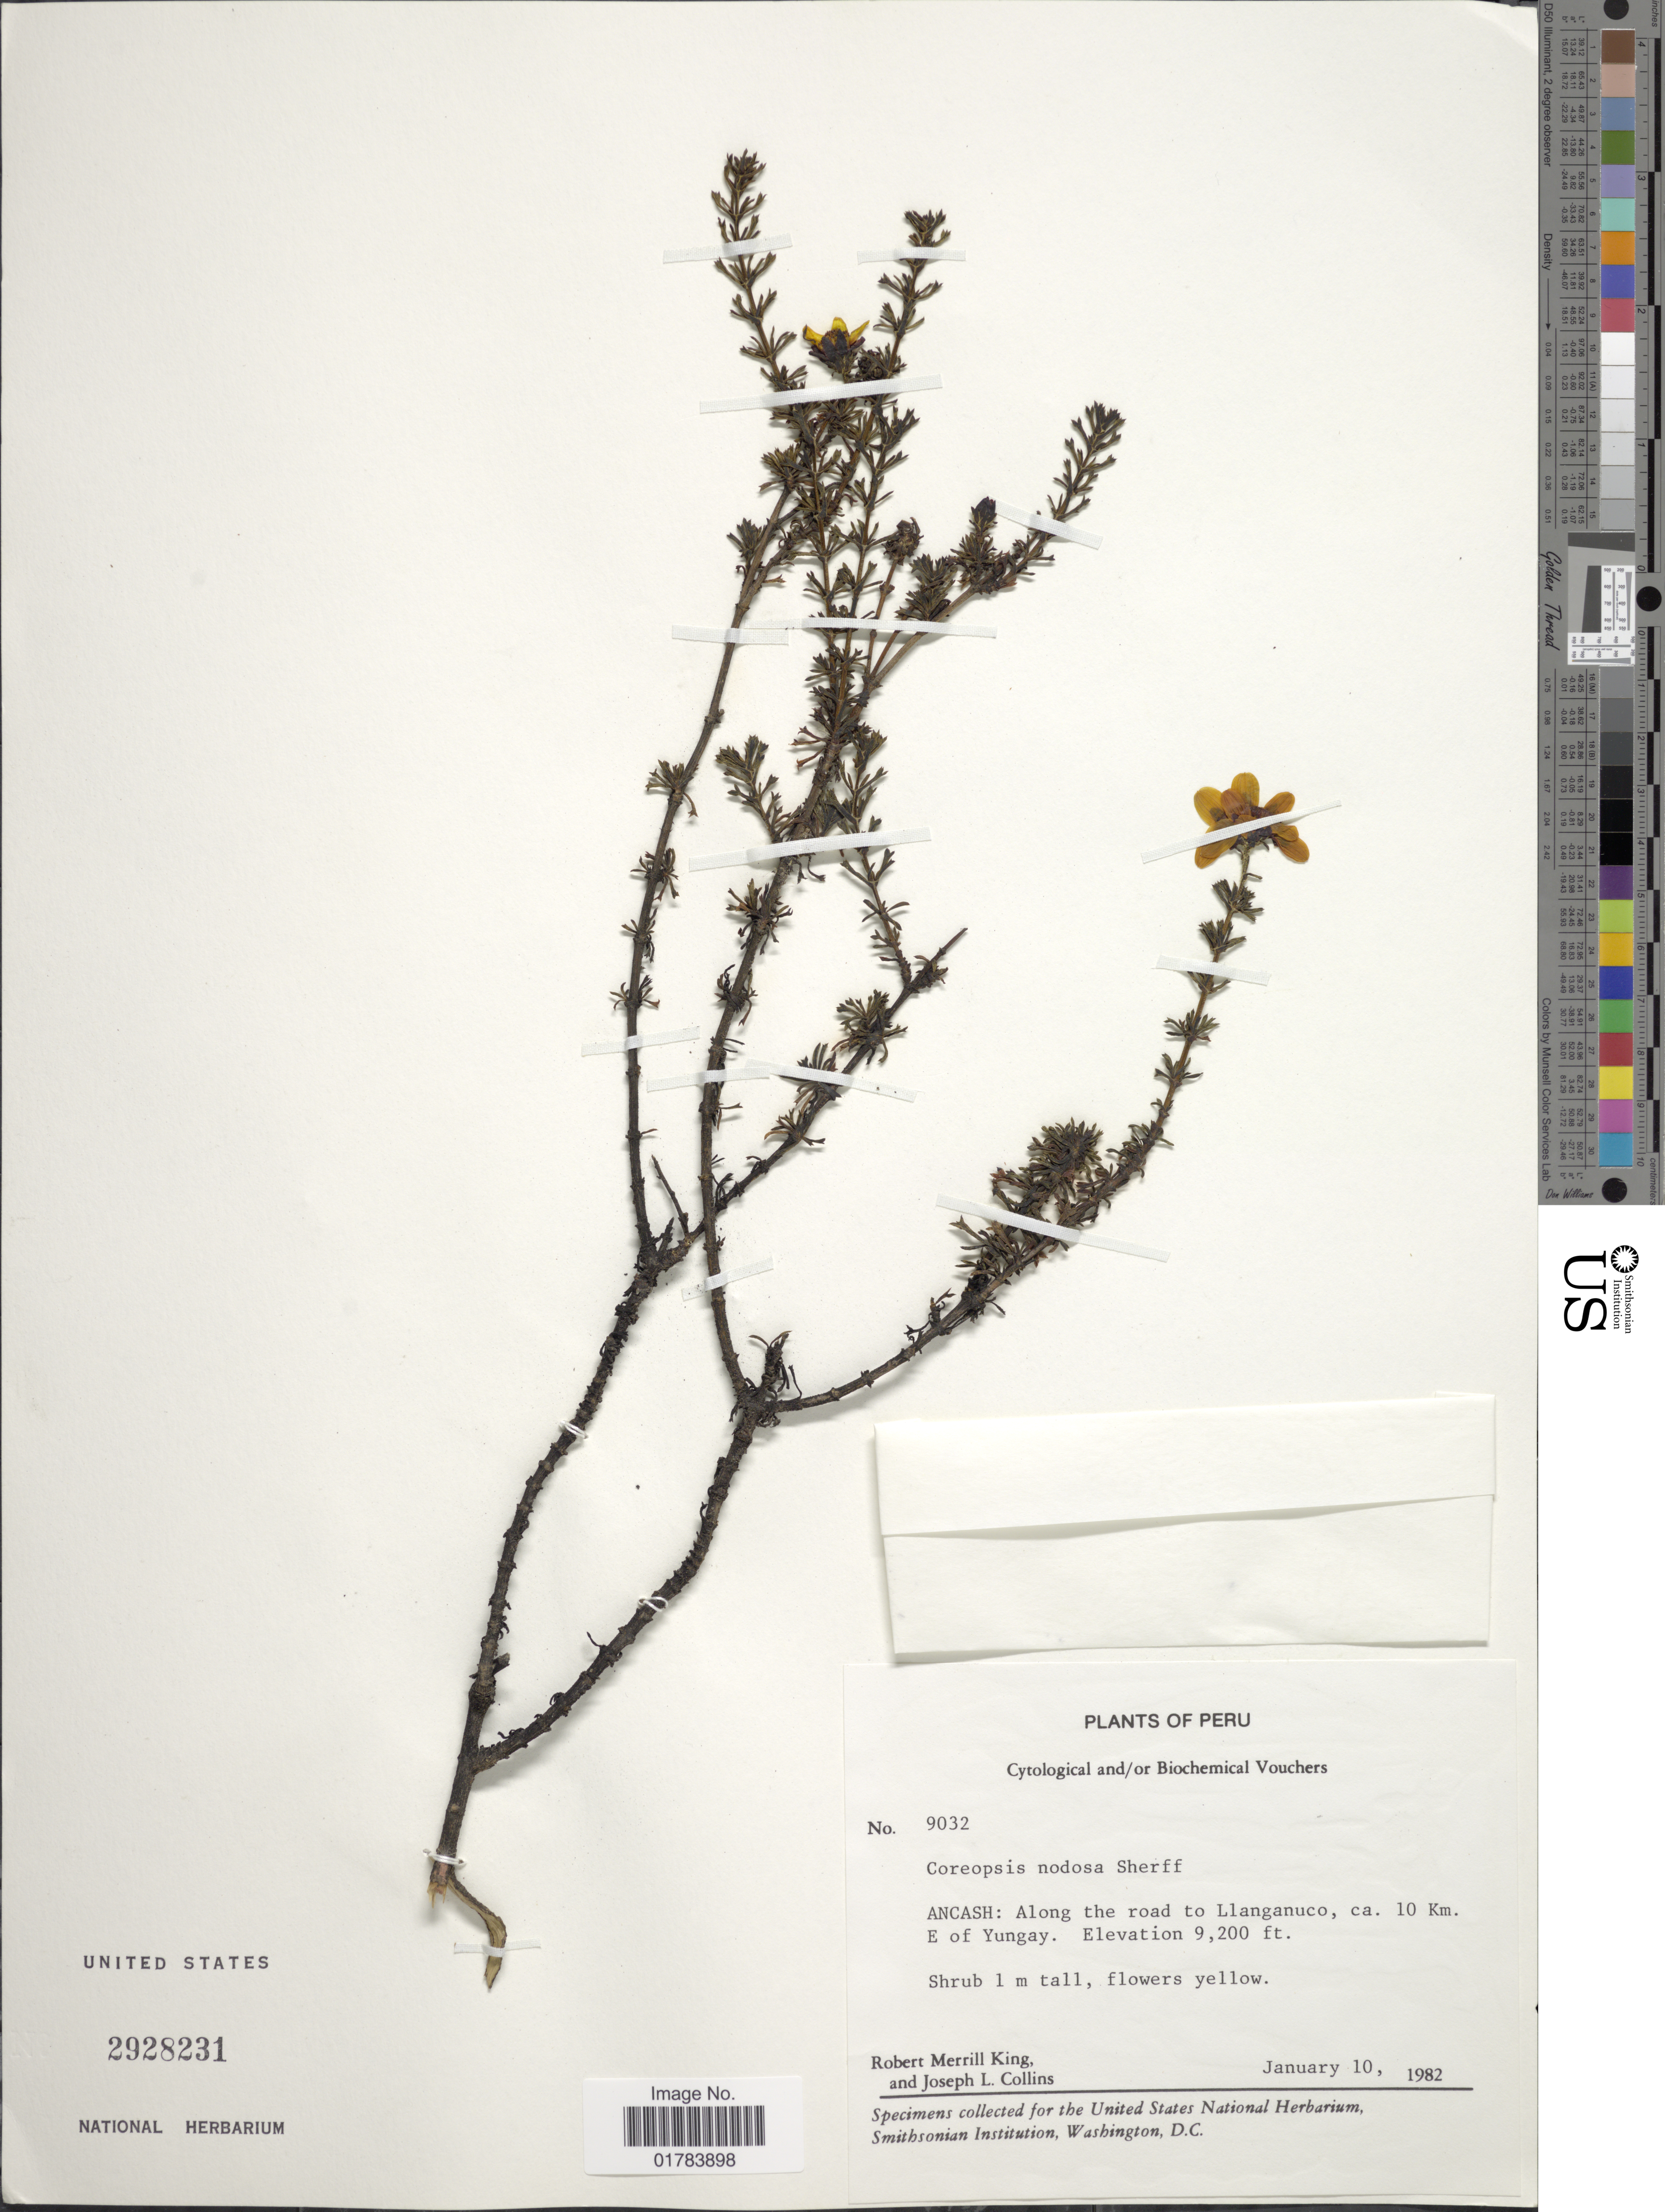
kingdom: Plantae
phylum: Tracheophyta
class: Magnoliopsida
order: Asterales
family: Asteraceae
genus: Coreopsis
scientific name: Coreopsis nodosa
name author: Sherff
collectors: R. M. King & J. L. Collins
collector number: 9032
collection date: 1982-01-10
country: Peru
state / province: Ancash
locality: Along the road to Llanganuco, ca. 10 km E of Yungay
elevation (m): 2804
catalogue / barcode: US 2928231